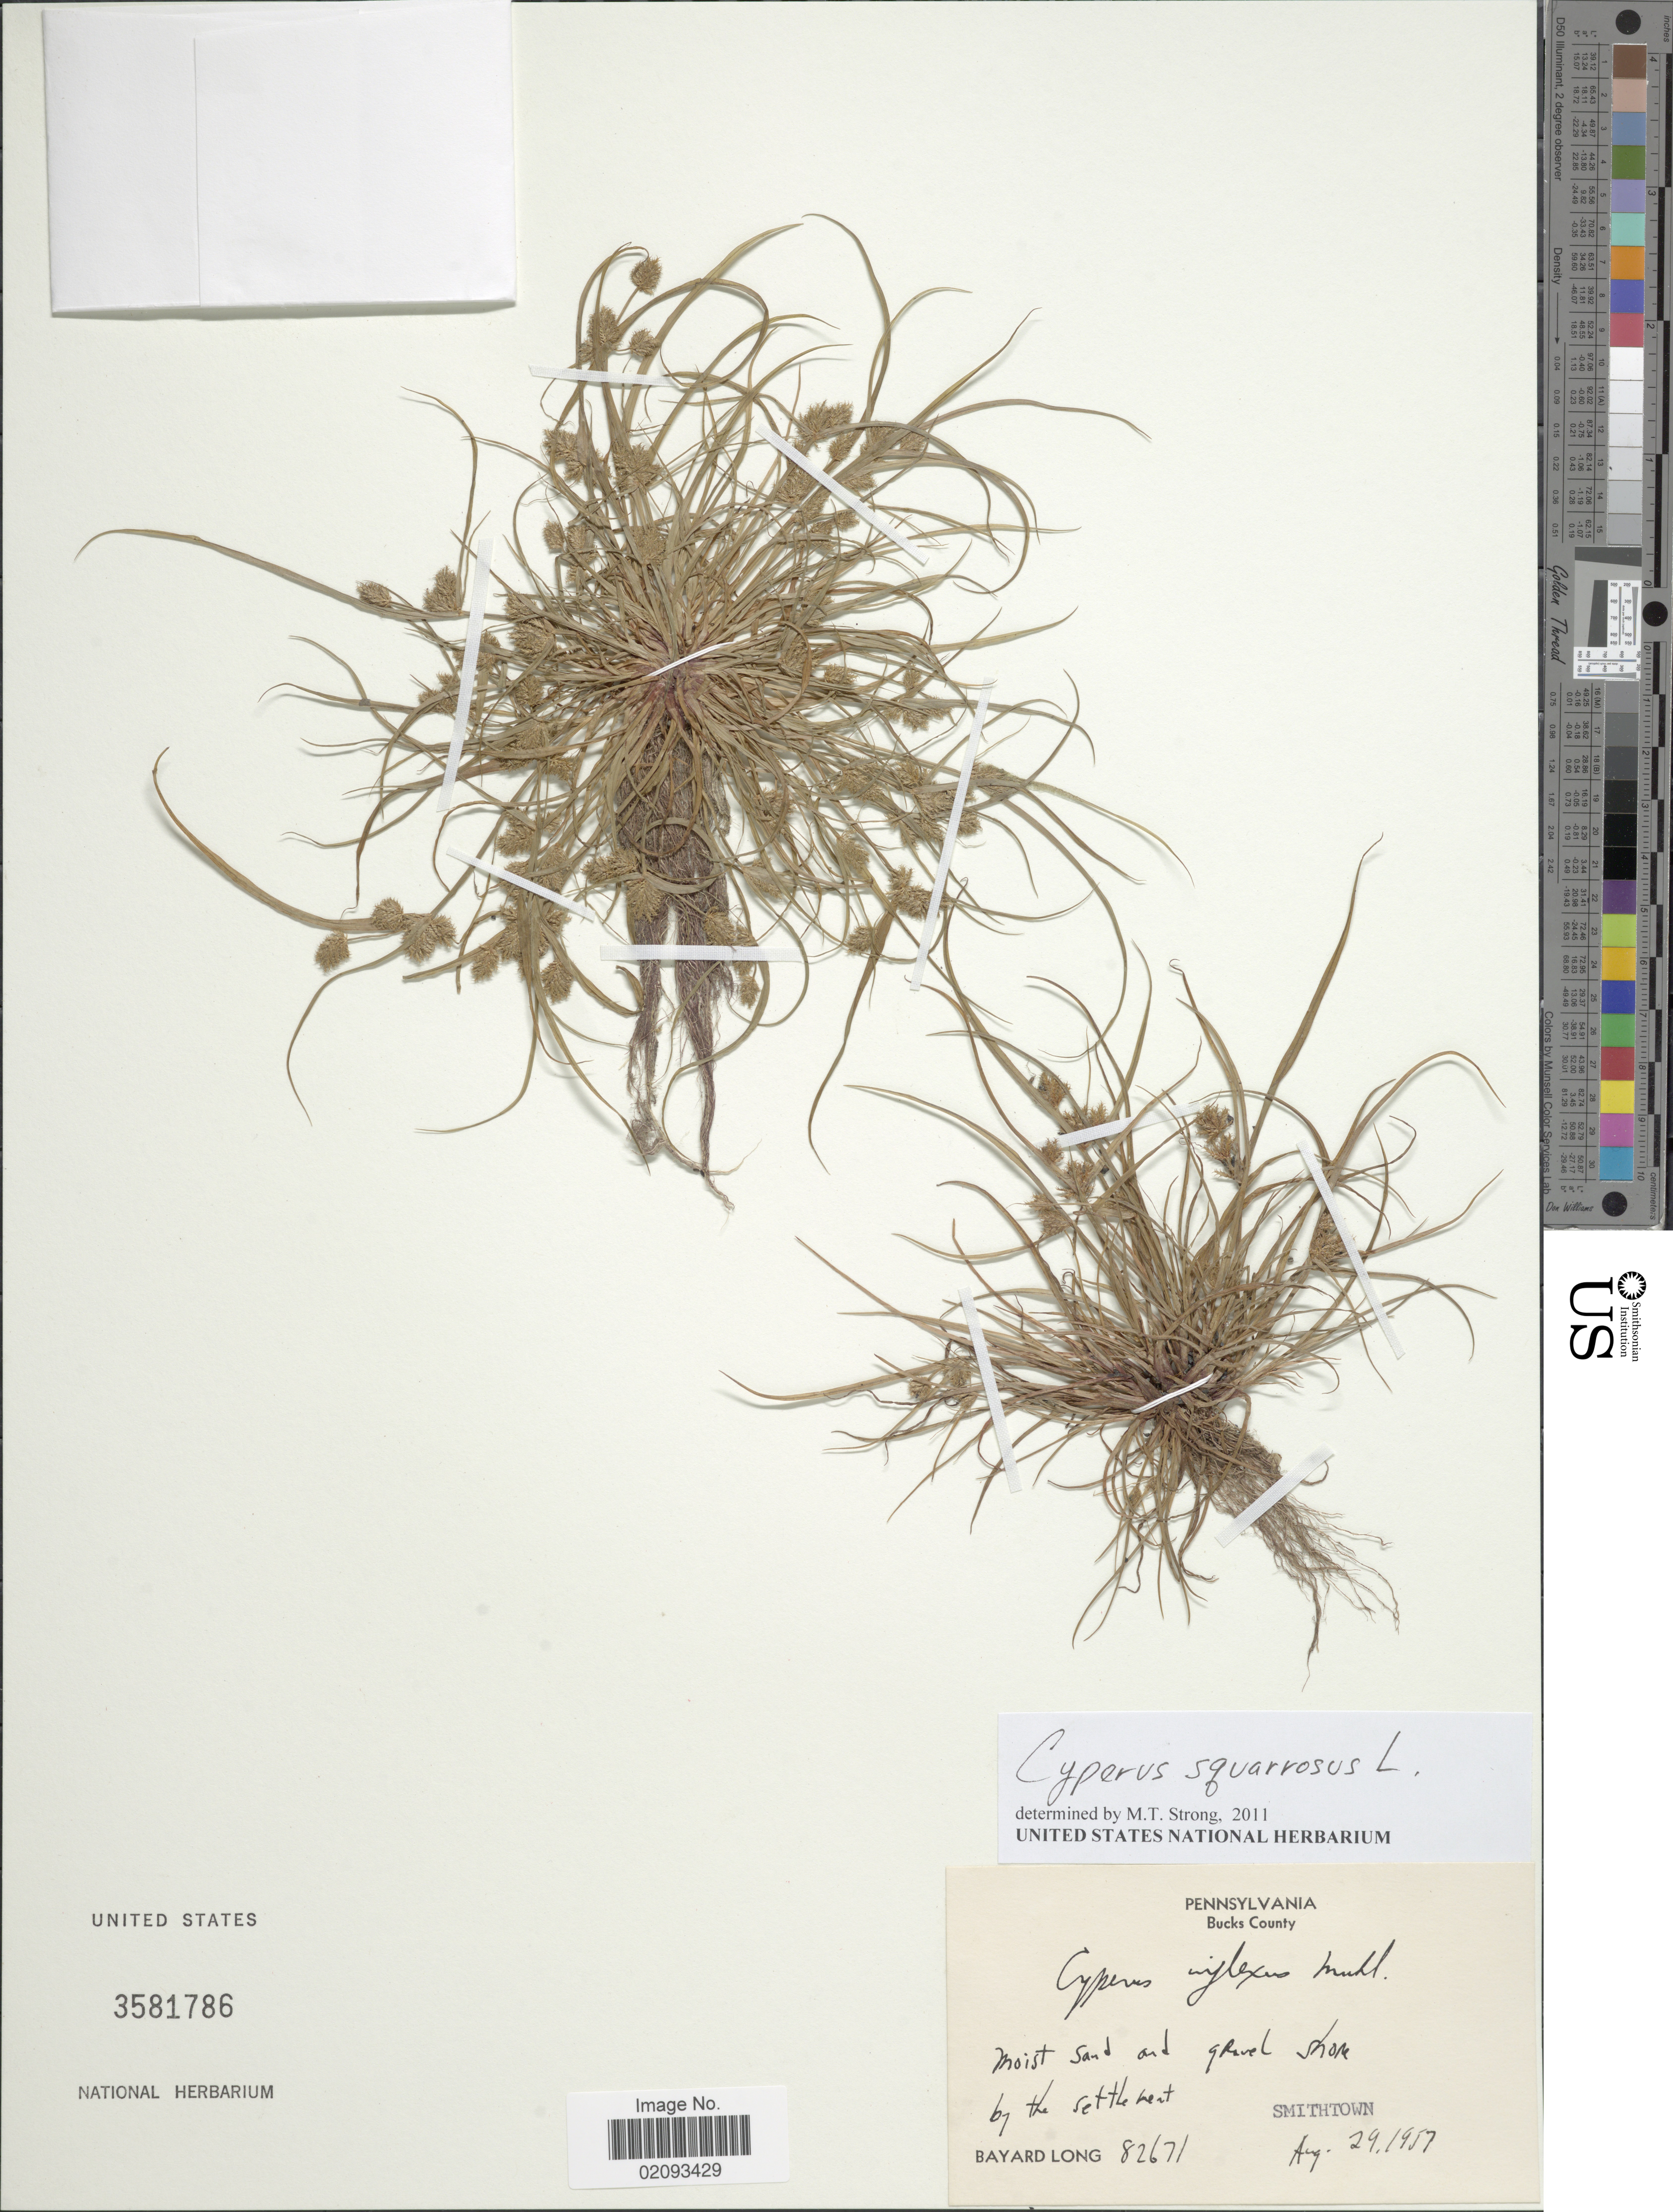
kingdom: Plantae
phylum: Tracheophyta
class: Liliopsida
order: Poales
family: Cyperaceae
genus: Cyperus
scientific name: Cyperus squarrosus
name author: L.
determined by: Strong, Mark T., (BOT), Smithsonian Institution - National Museum of Natural History (UNITED STATES)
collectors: B. Long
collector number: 82671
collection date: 1957-08-29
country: United States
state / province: Pennsylvania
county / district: Bucks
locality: Bucks County, Smithtown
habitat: Moist sand and gravel shore by the settlement.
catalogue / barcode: US 3581786